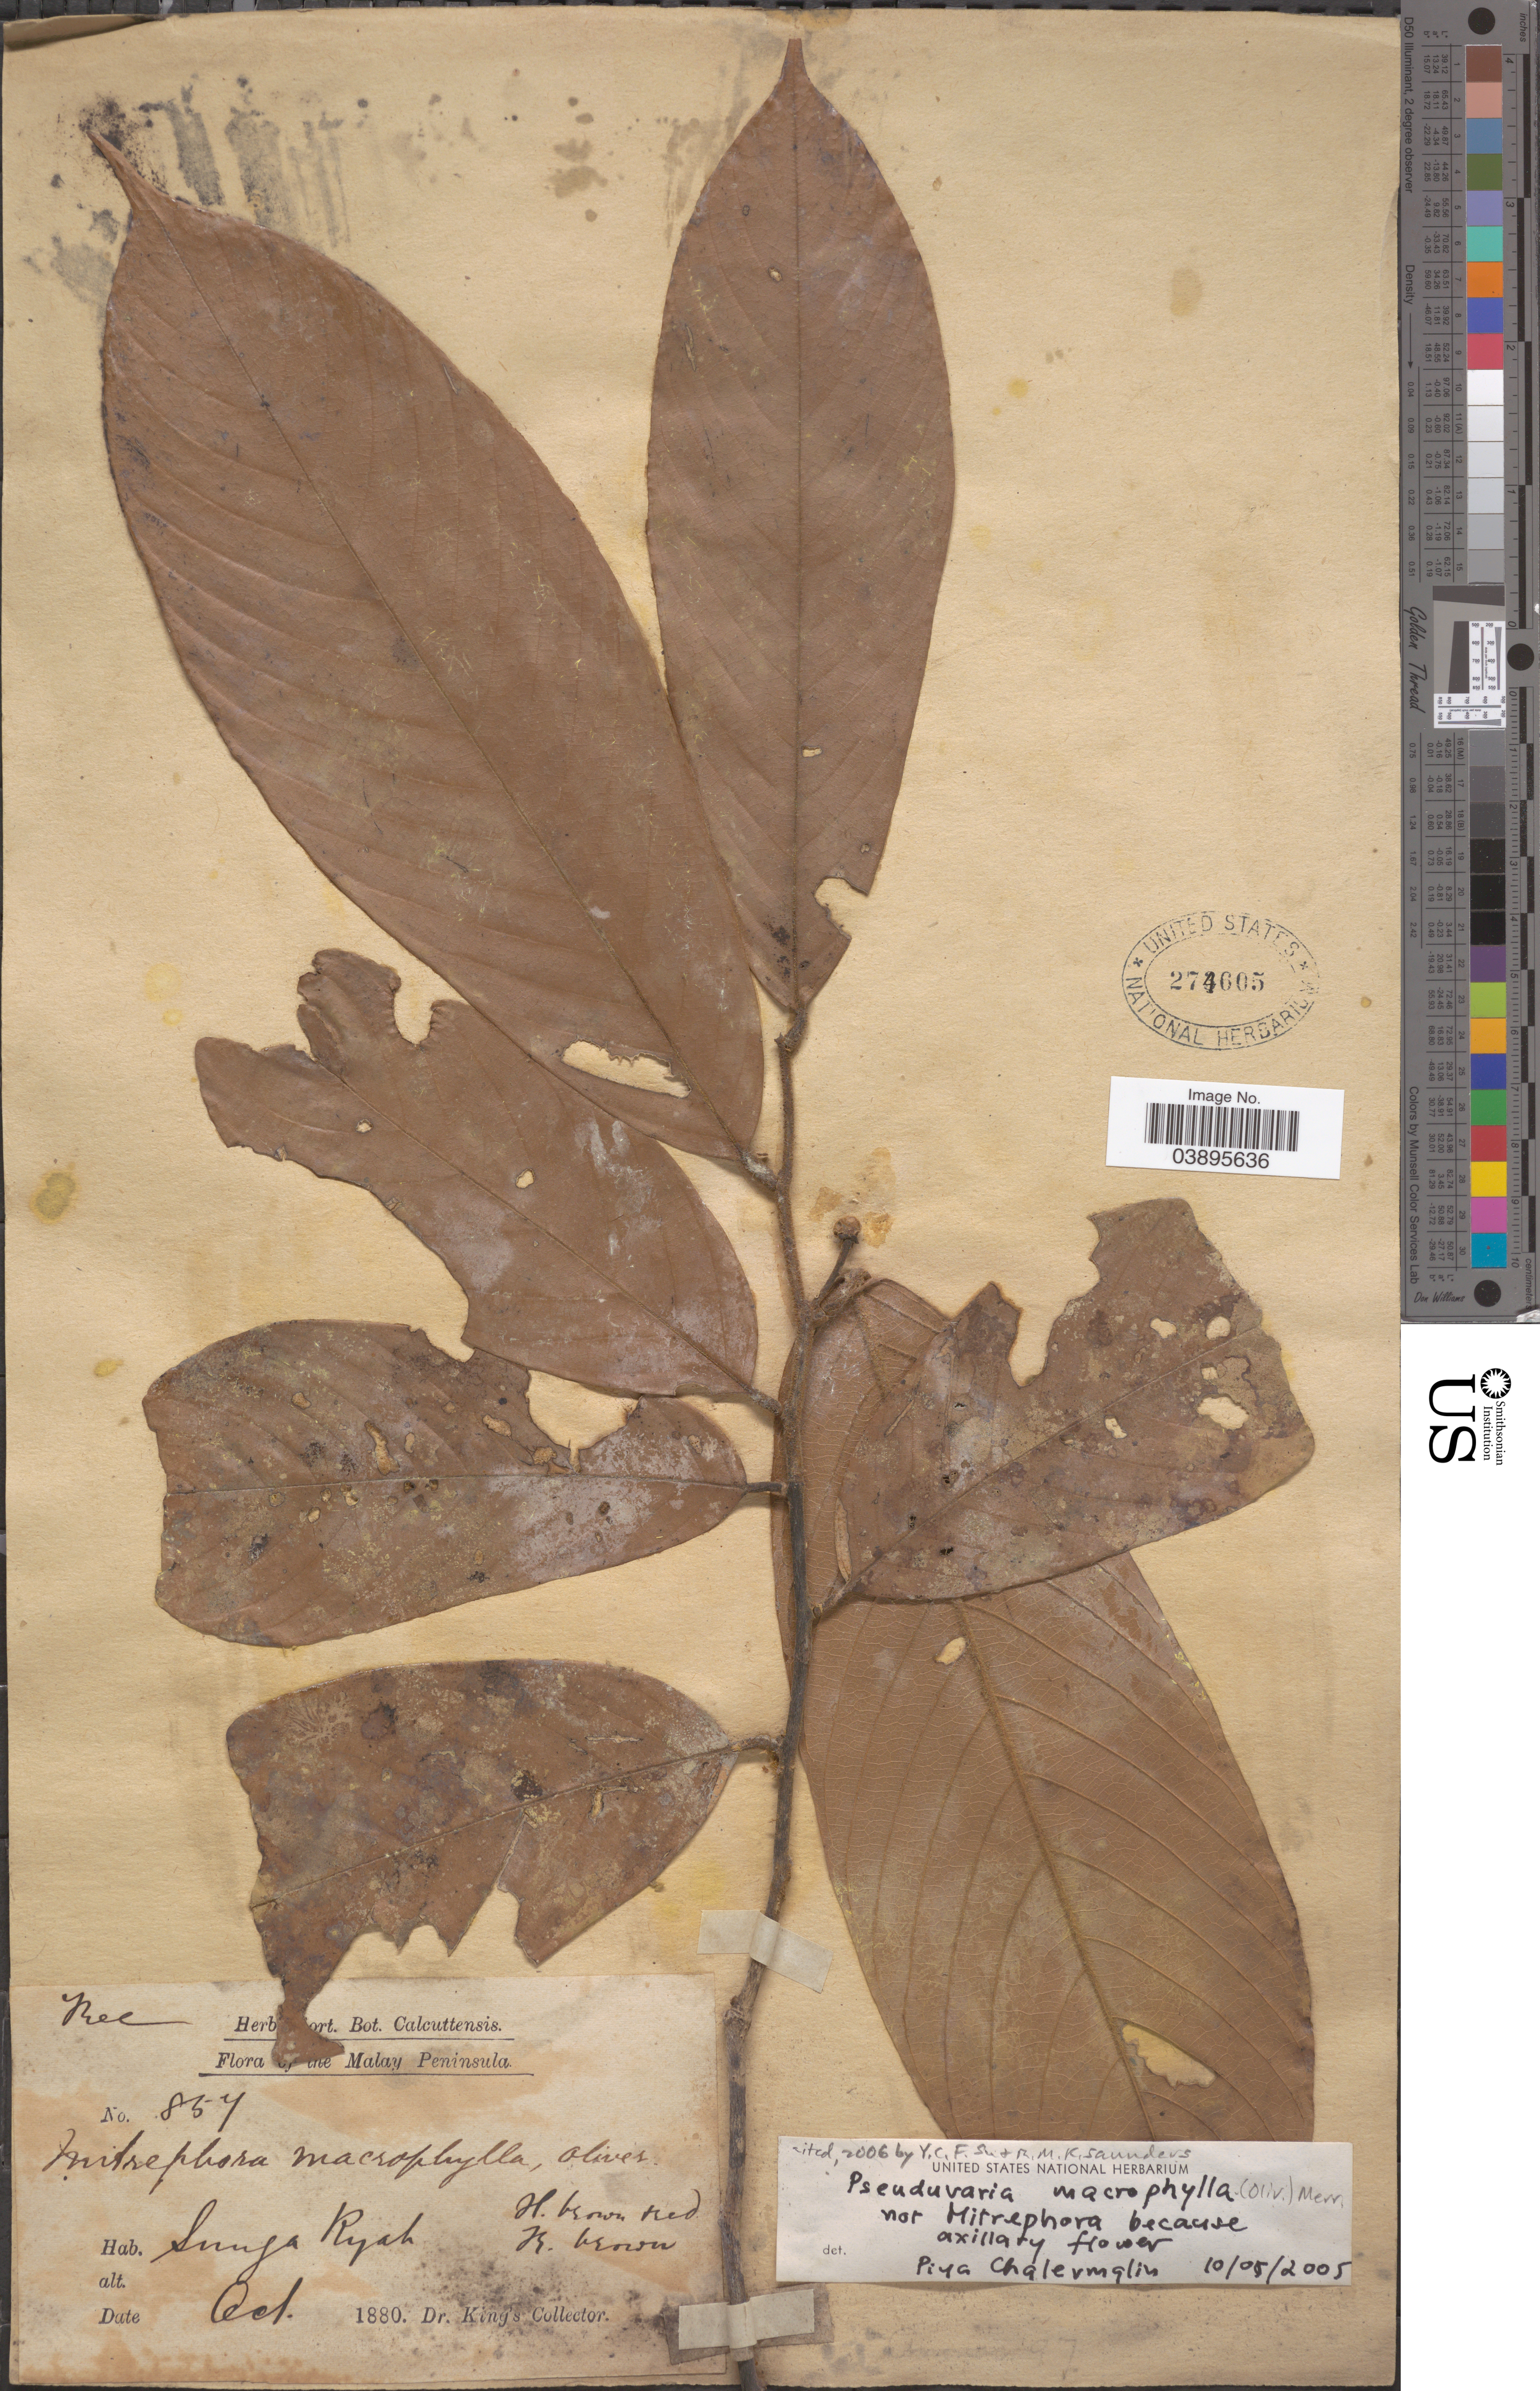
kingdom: Plantae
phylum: Tracheophyta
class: Magnoliopsida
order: Magnoliales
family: Annonaceae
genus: Pseuduvaria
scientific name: Pseuduvaria macrophylla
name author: (Oliv.) Merr.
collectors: Dr. King's collector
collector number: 857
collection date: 1880-10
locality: The Malay Peninsula. Sunga Ryah.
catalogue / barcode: US 274605